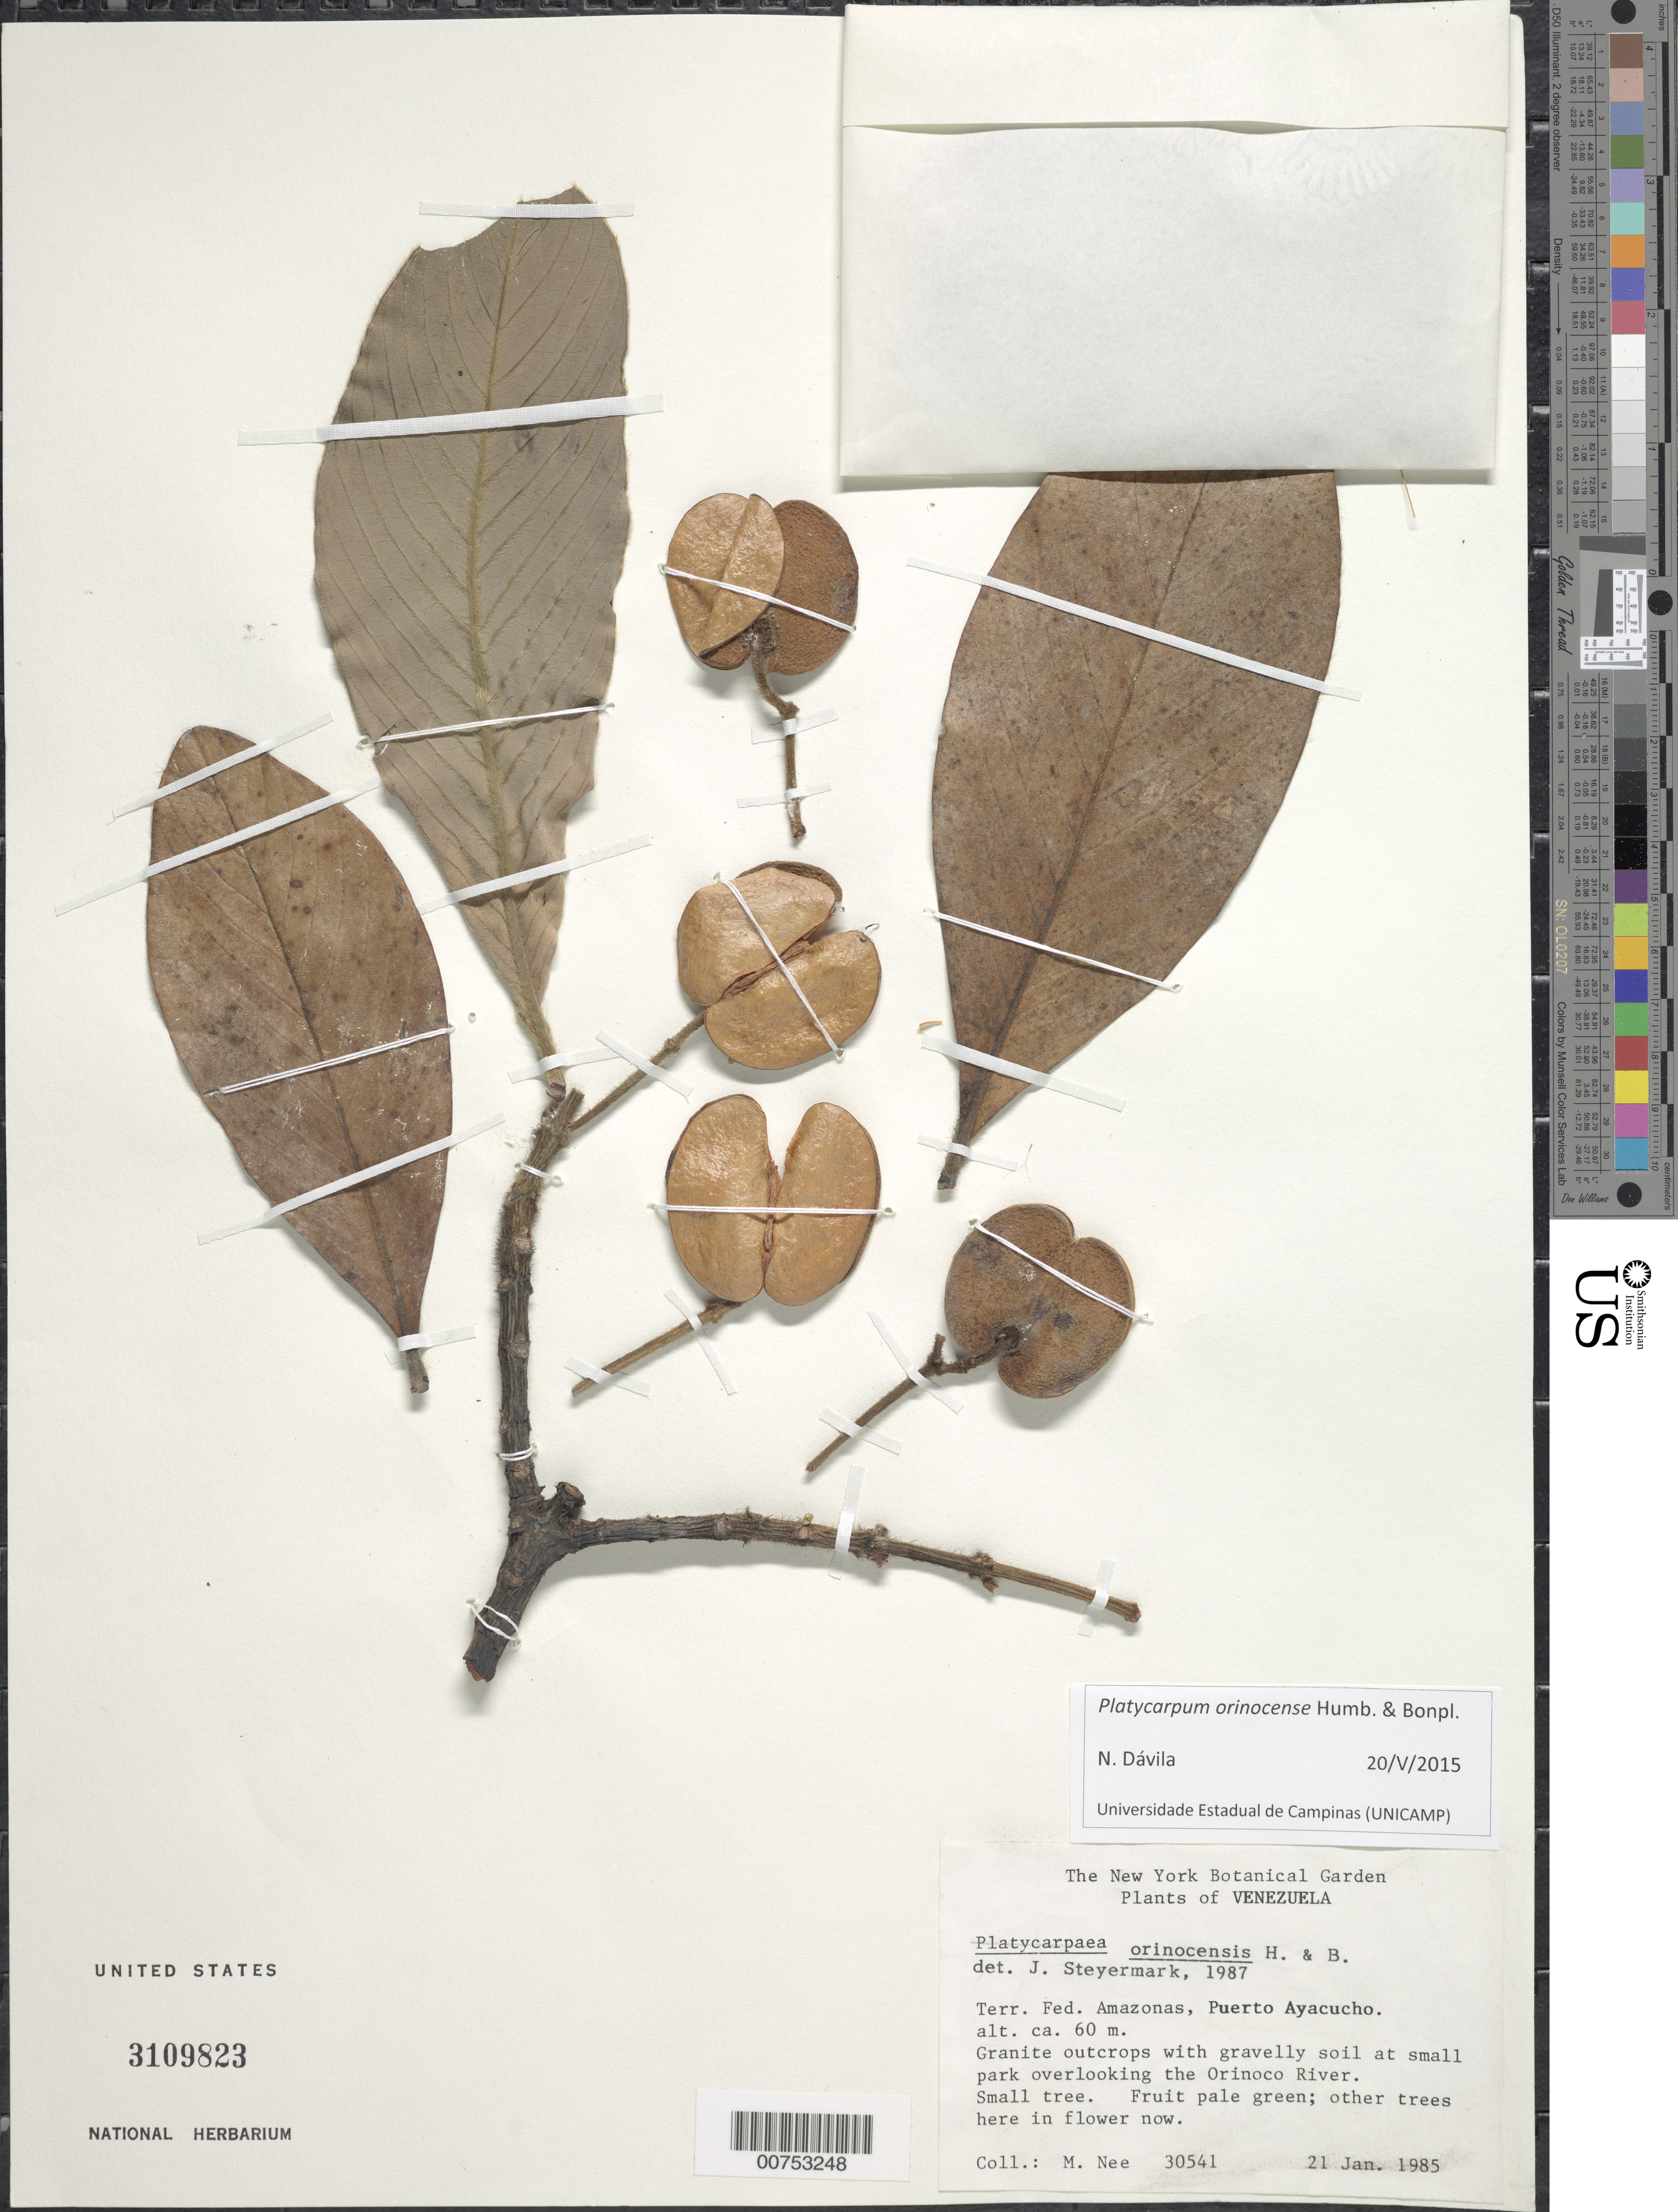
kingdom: Plantae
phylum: Tracheophyta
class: Magnoliopsida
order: Gentianales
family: Rubiaceae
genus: Platycarpum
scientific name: Platycarpum orinocense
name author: Bonpl.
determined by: Davila, N.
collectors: M. Nee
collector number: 30541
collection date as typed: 21-Jan-85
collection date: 1985-01-21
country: Venezuela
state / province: Amazonas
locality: Puerto Ayacucho, overlooking Orinoco River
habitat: Granite outcrops with gravelly soil at small park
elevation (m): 60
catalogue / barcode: US 3109823